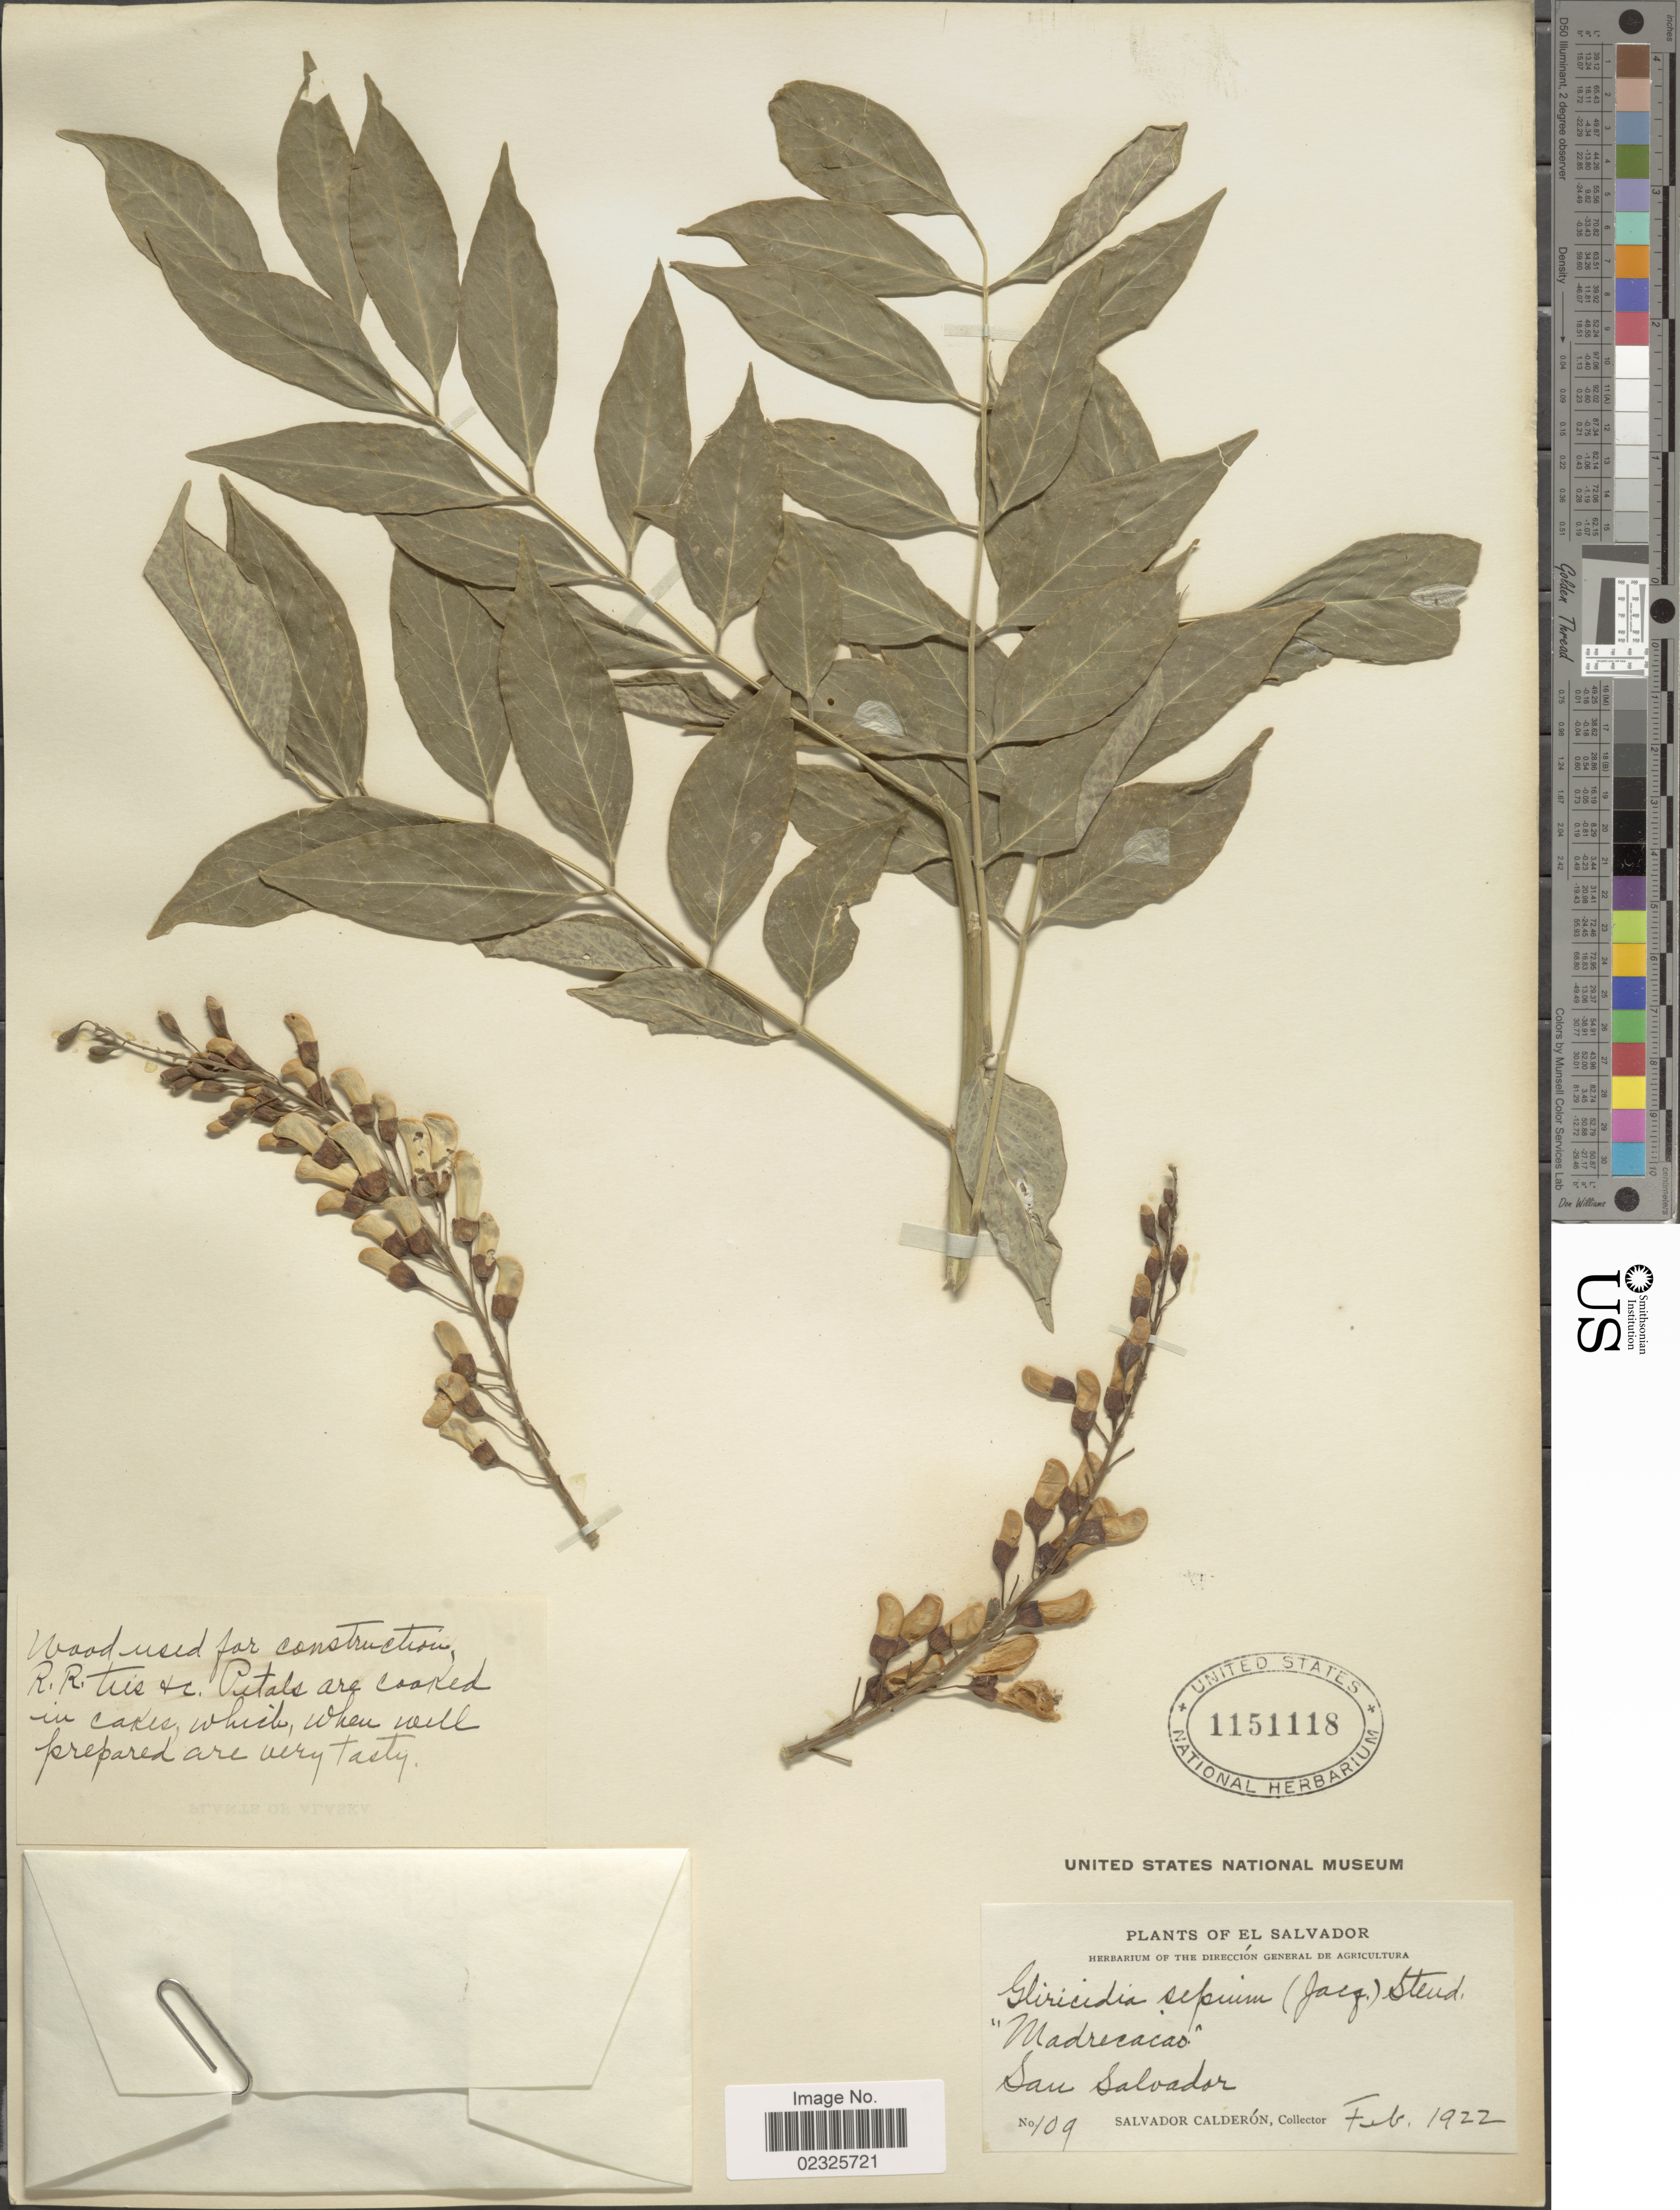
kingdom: Plantae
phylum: Tracheophyta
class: Magnoliopsida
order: Fabales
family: Fabaceae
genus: Gliricidia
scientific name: Gliricidia sepium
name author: (Jacq.) Kunth ex Walp.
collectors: S. Calderón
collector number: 109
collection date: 1922-02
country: El Salvador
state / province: San Salvador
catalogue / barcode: US 1151118